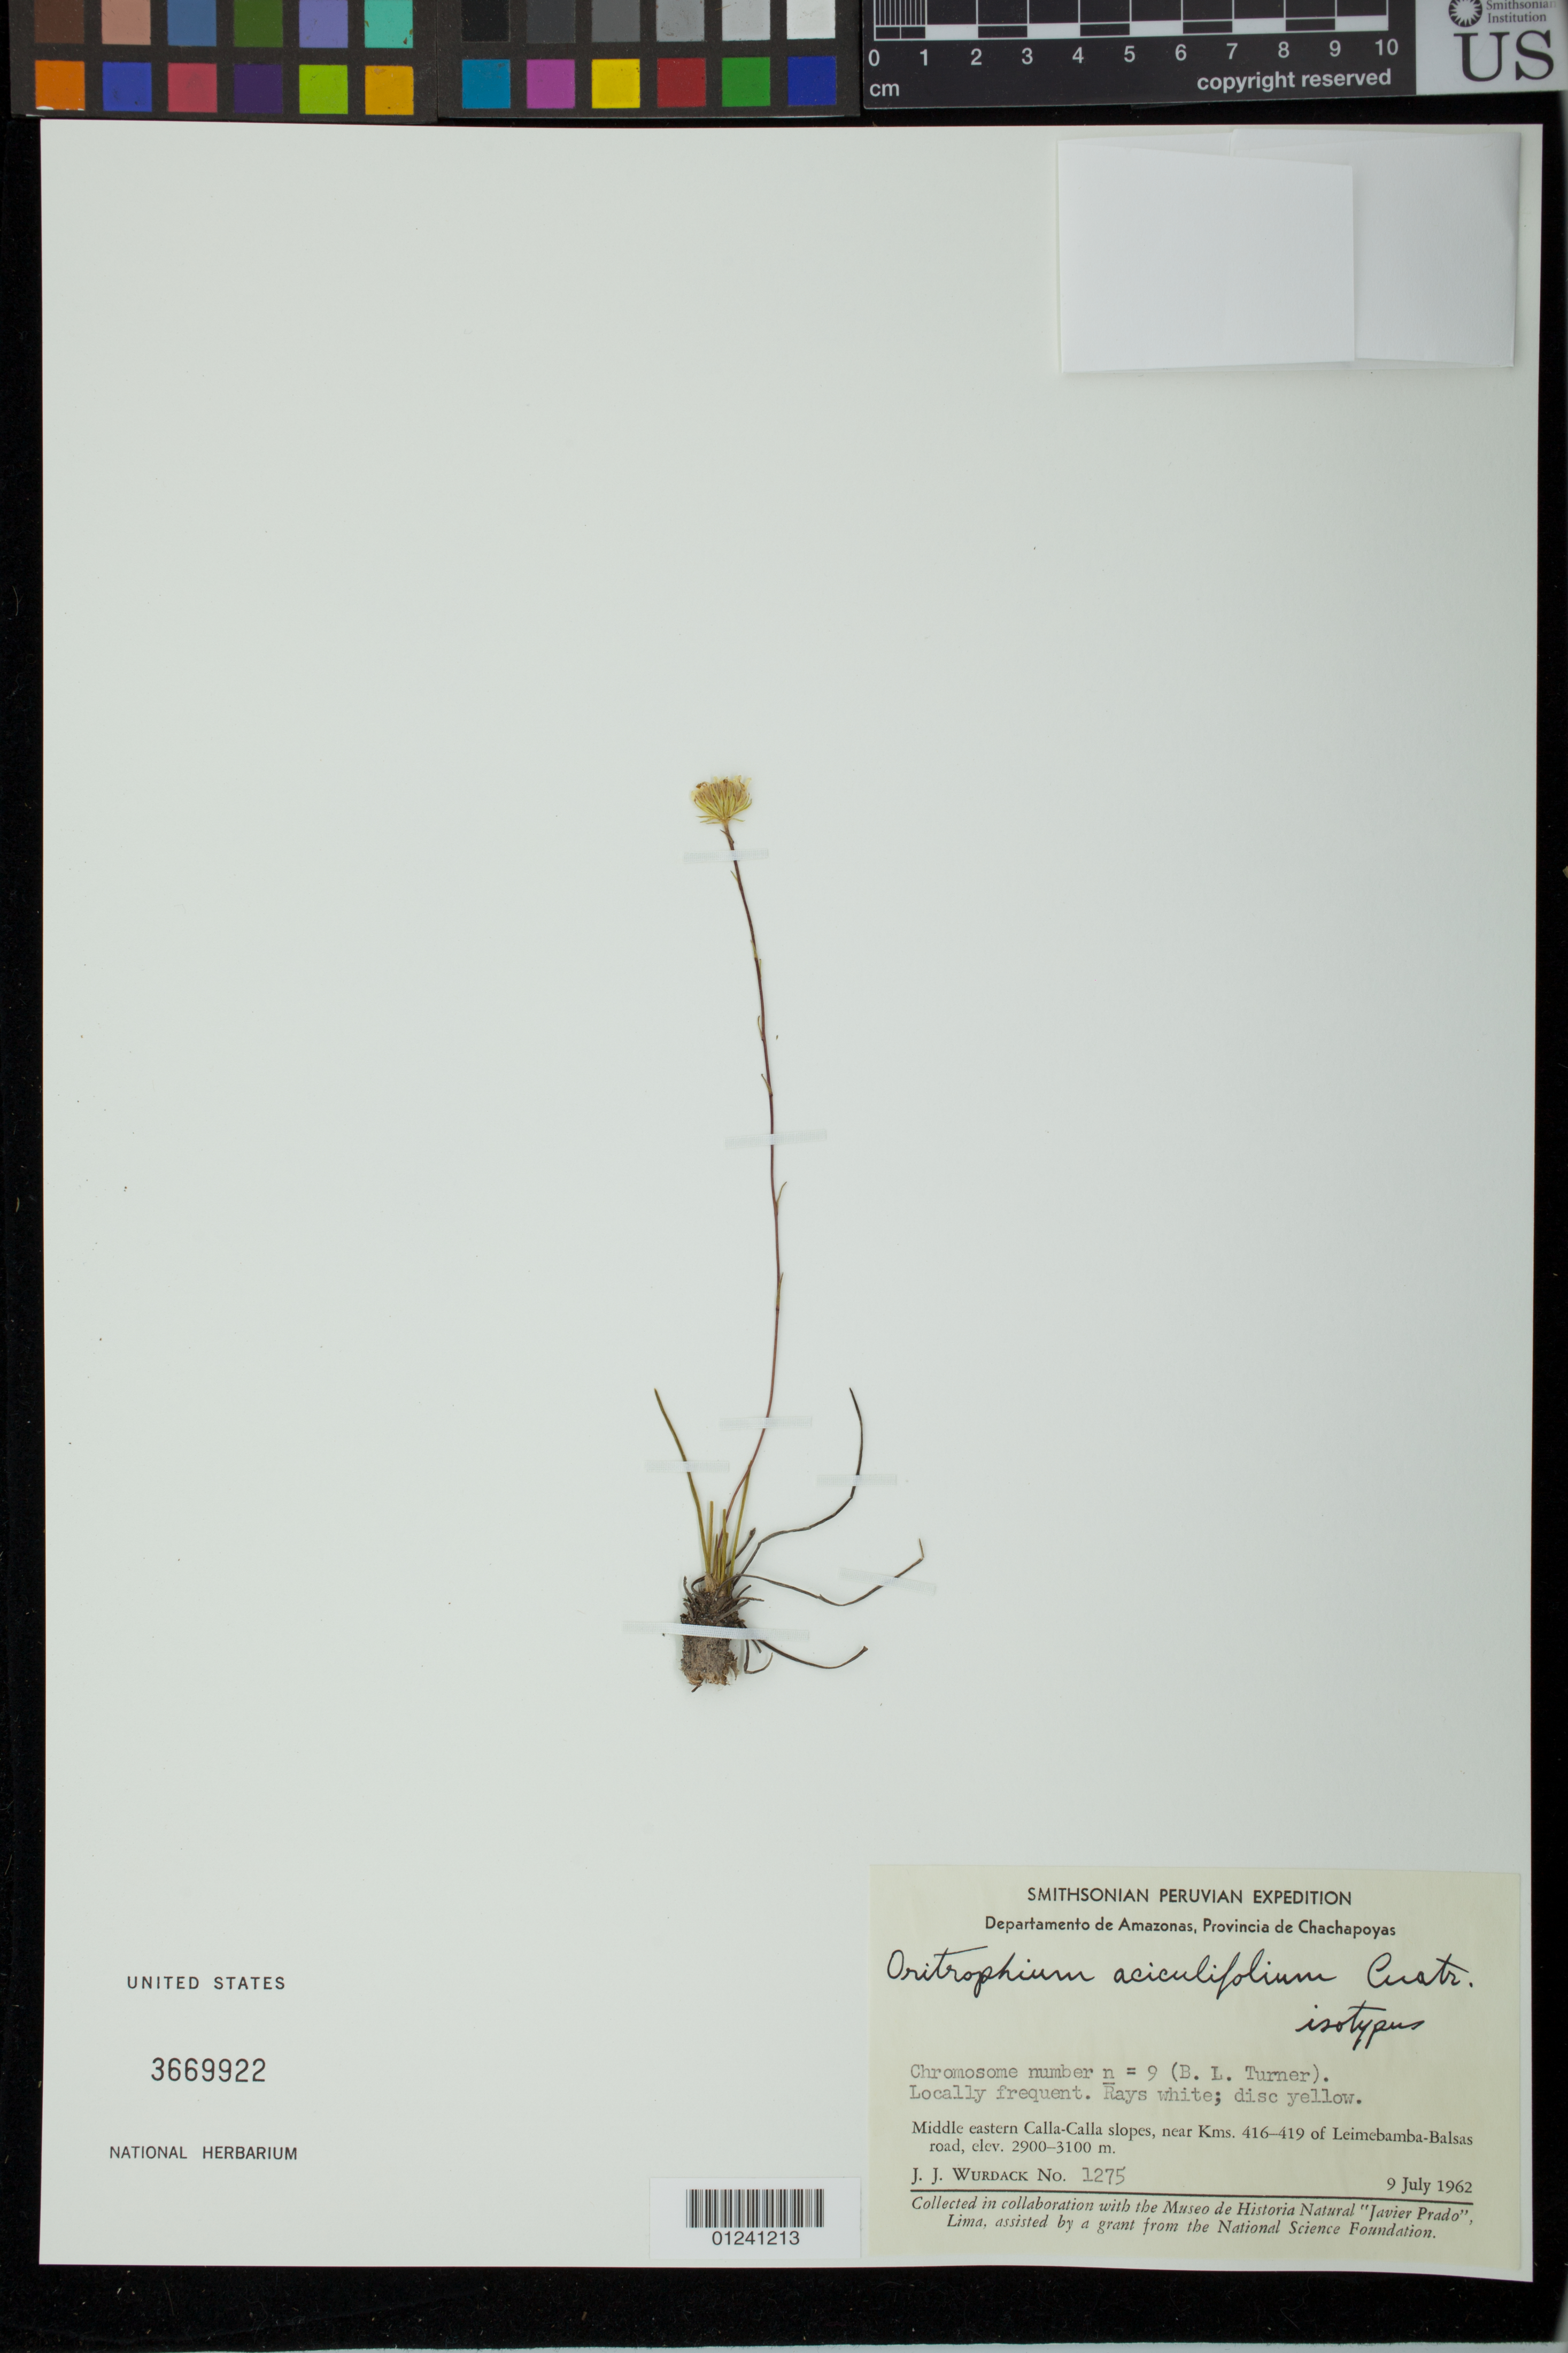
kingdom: Plantae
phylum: Tracheophyta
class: Magnoliopsida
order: Asterales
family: Asteraceae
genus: Oritrophium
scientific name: Oritrophium aciculifolium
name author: Cuatrec.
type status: Isotype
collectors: J. J. Wurdack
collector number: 1275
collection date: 1962-07-09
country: Peru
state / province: Amazonas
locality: Prov. Chachapoyas, middle eastern Calla-Calla slopes, near kms. 416-419 of Leimebamba-Balsas road.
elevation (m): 2900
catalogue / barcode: US 3669922